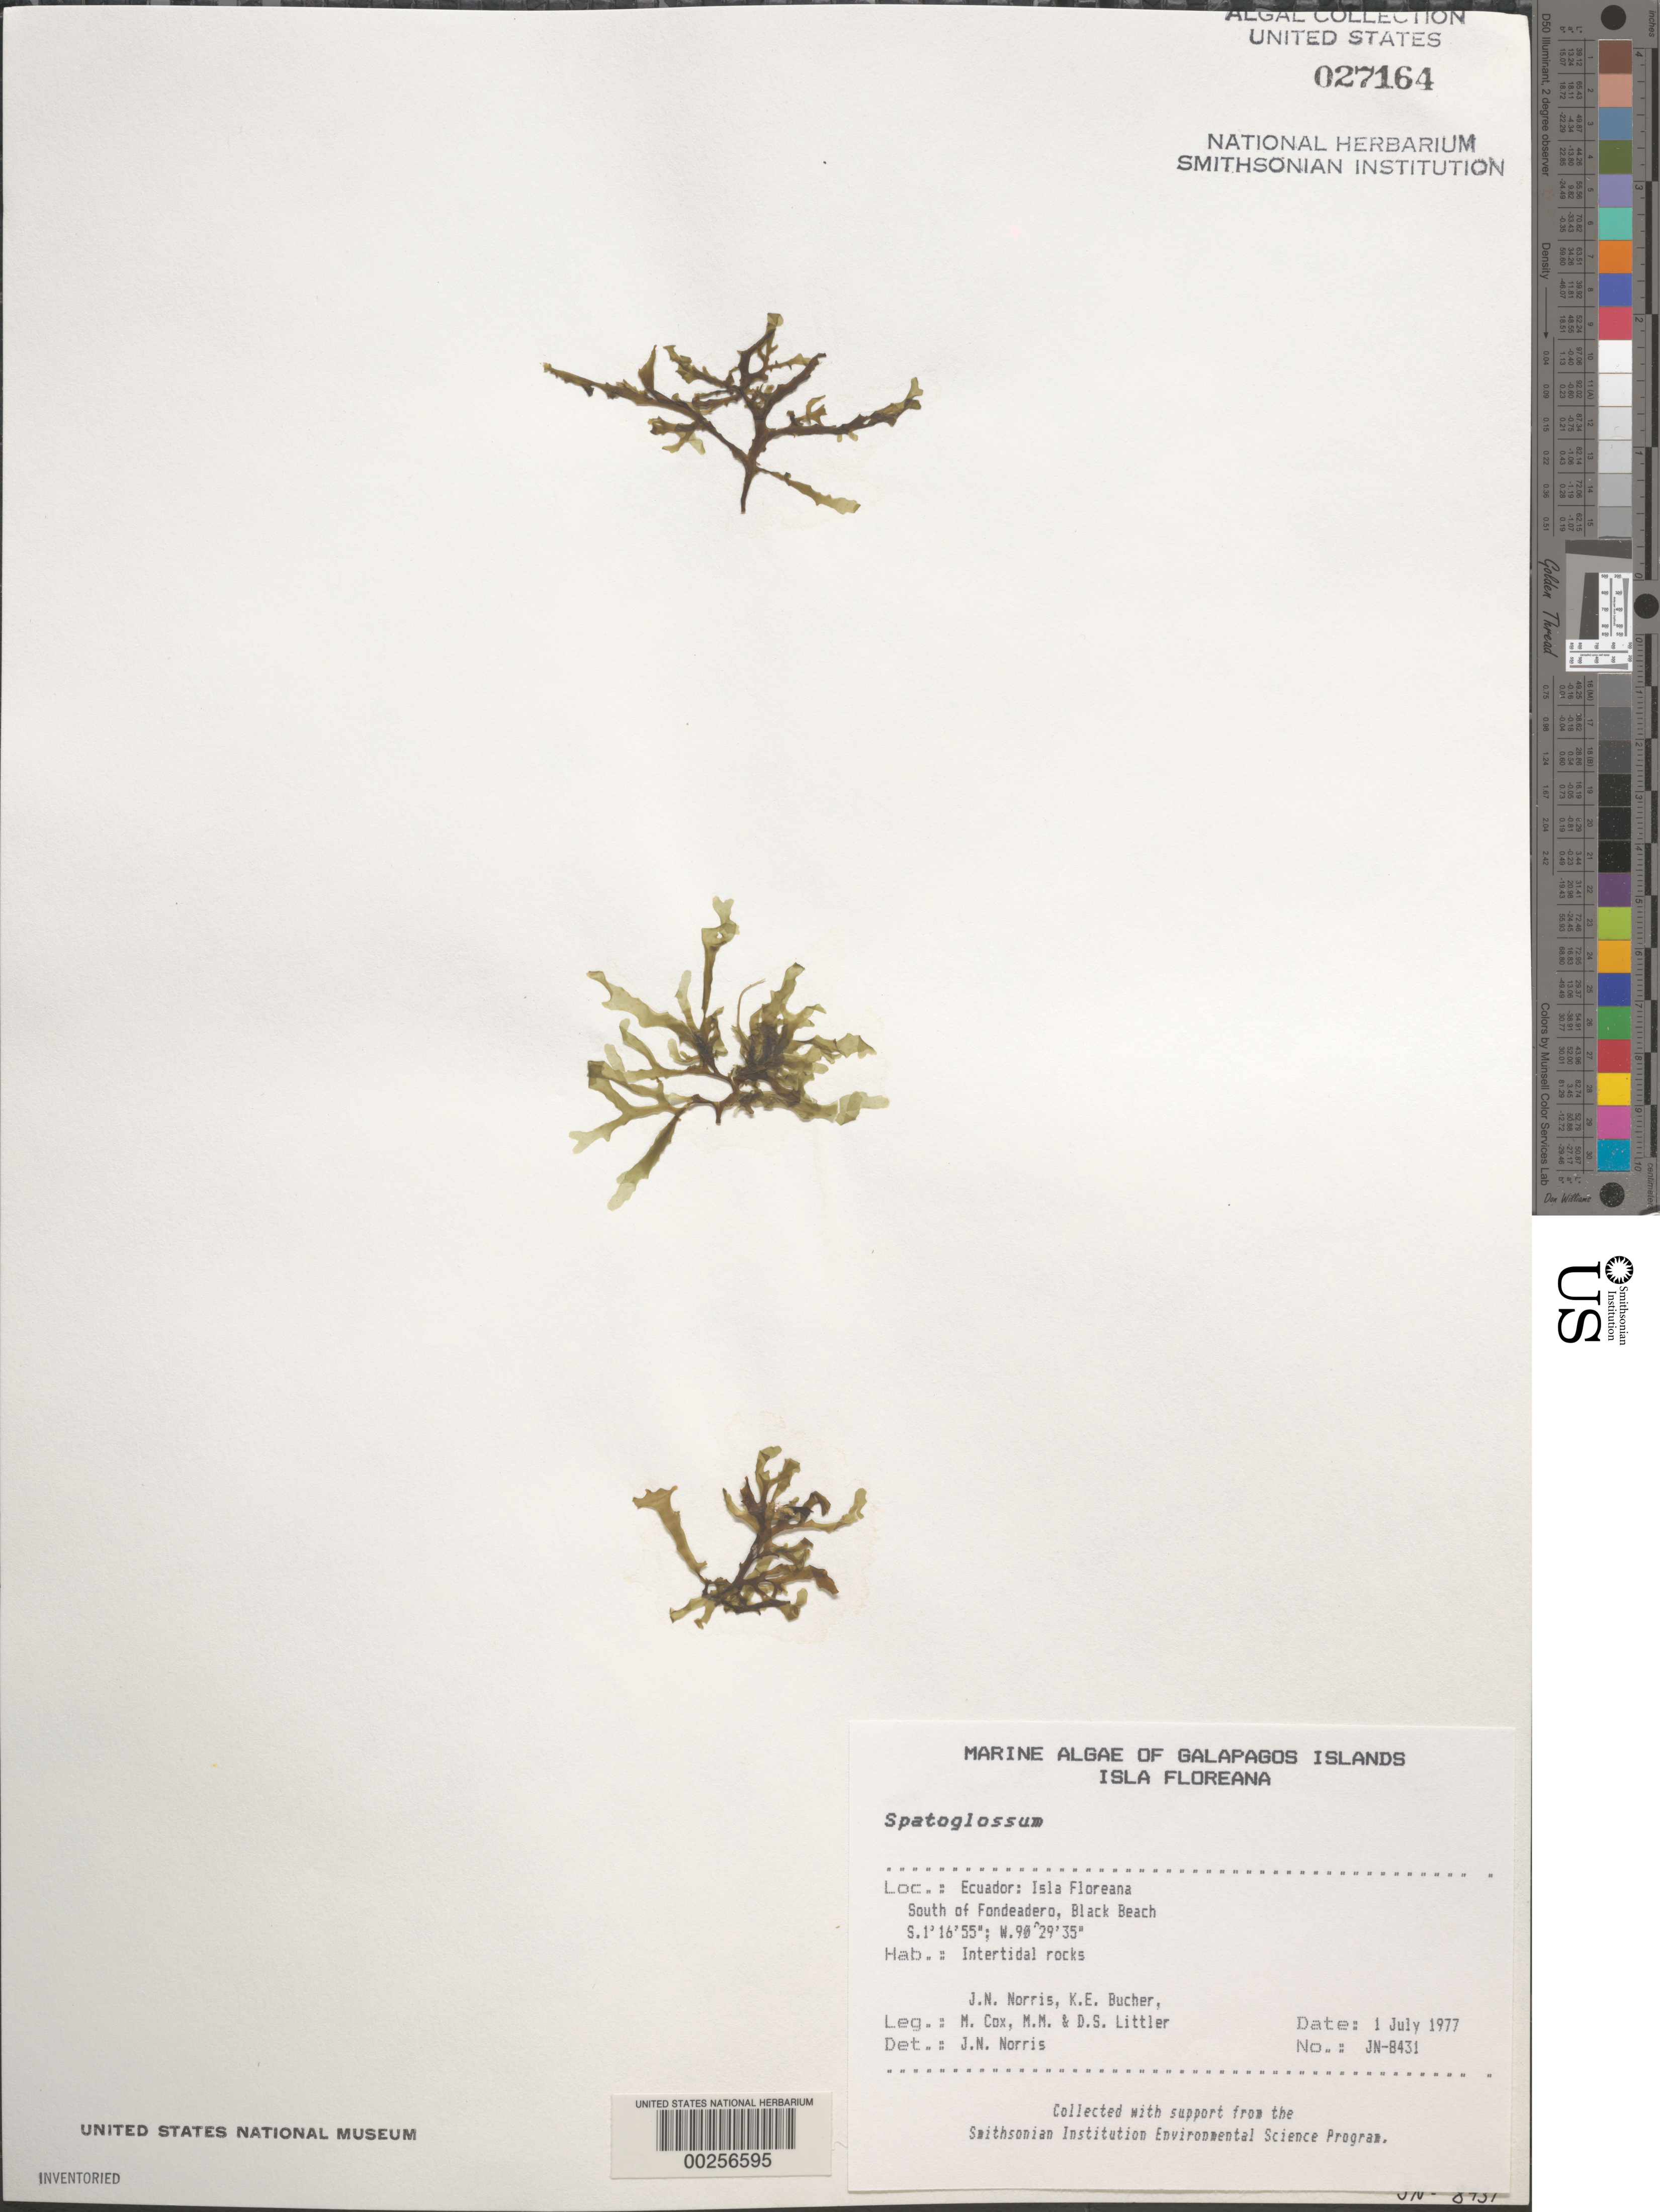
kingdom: Chromista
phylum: Ochrophyta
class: Phaeophyceae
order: Dictyotales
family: Dictyotaceae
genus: Spatoglossum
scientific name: Spatoglossum sp.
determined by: Norris, James N.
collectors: J. N. Norris, K. E. Bucher, M. Cox, M. M. Littler & D. S. Littler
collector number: JN-8431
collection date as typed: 01 Jul 1977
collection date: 1977-07-01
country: Ecuador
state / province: Colón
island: Floreana [Charles, Santa Maria]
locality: Black Beach south of Fondeadero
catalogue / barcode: US 27164